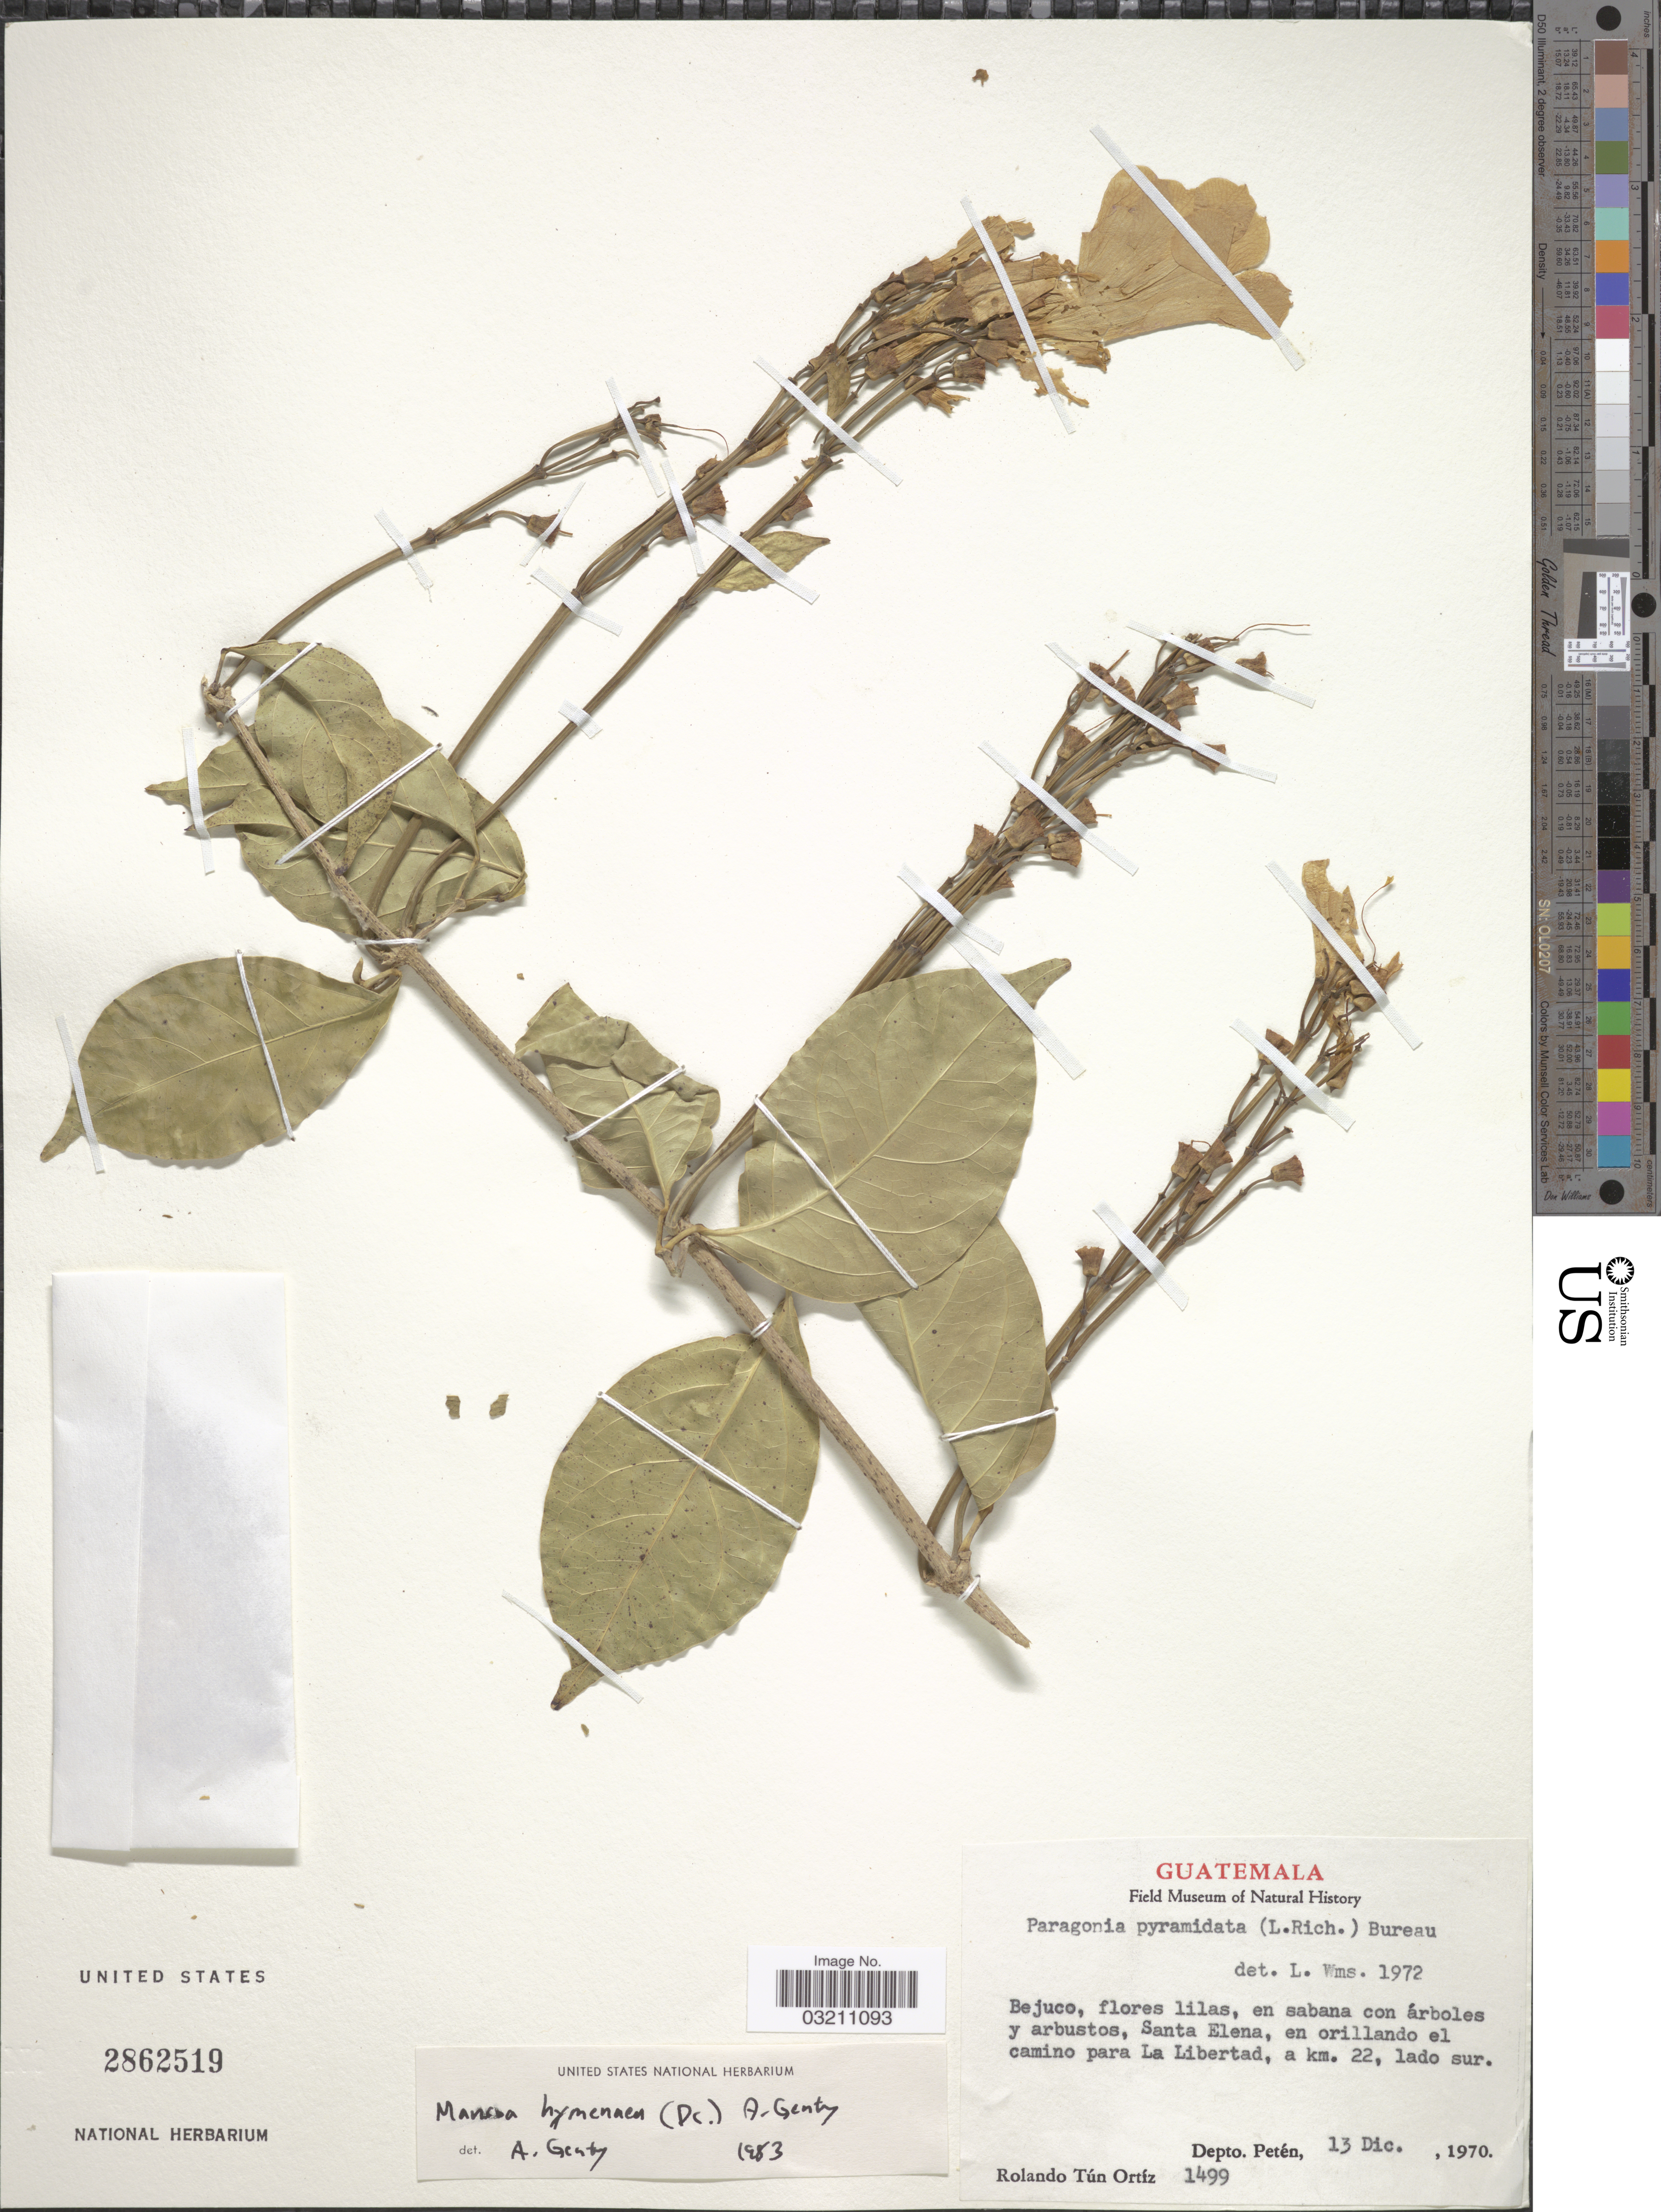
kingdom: Plantae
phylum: Tracheophyta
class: Magnoliopsida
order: Lamiales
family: Bignoniaceae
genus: Mansoa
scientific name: Mansoa hymenaea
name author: (DC.) A.H. Gentry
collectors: R. Tún Ortíz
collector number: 1499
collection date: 1970-12-13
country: Guatemala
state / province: El Petén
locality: Santa Elena, en orillando el camino para La Libertad, a km. 22, lado sur. Depto. Petén.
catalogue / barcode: US 2862519